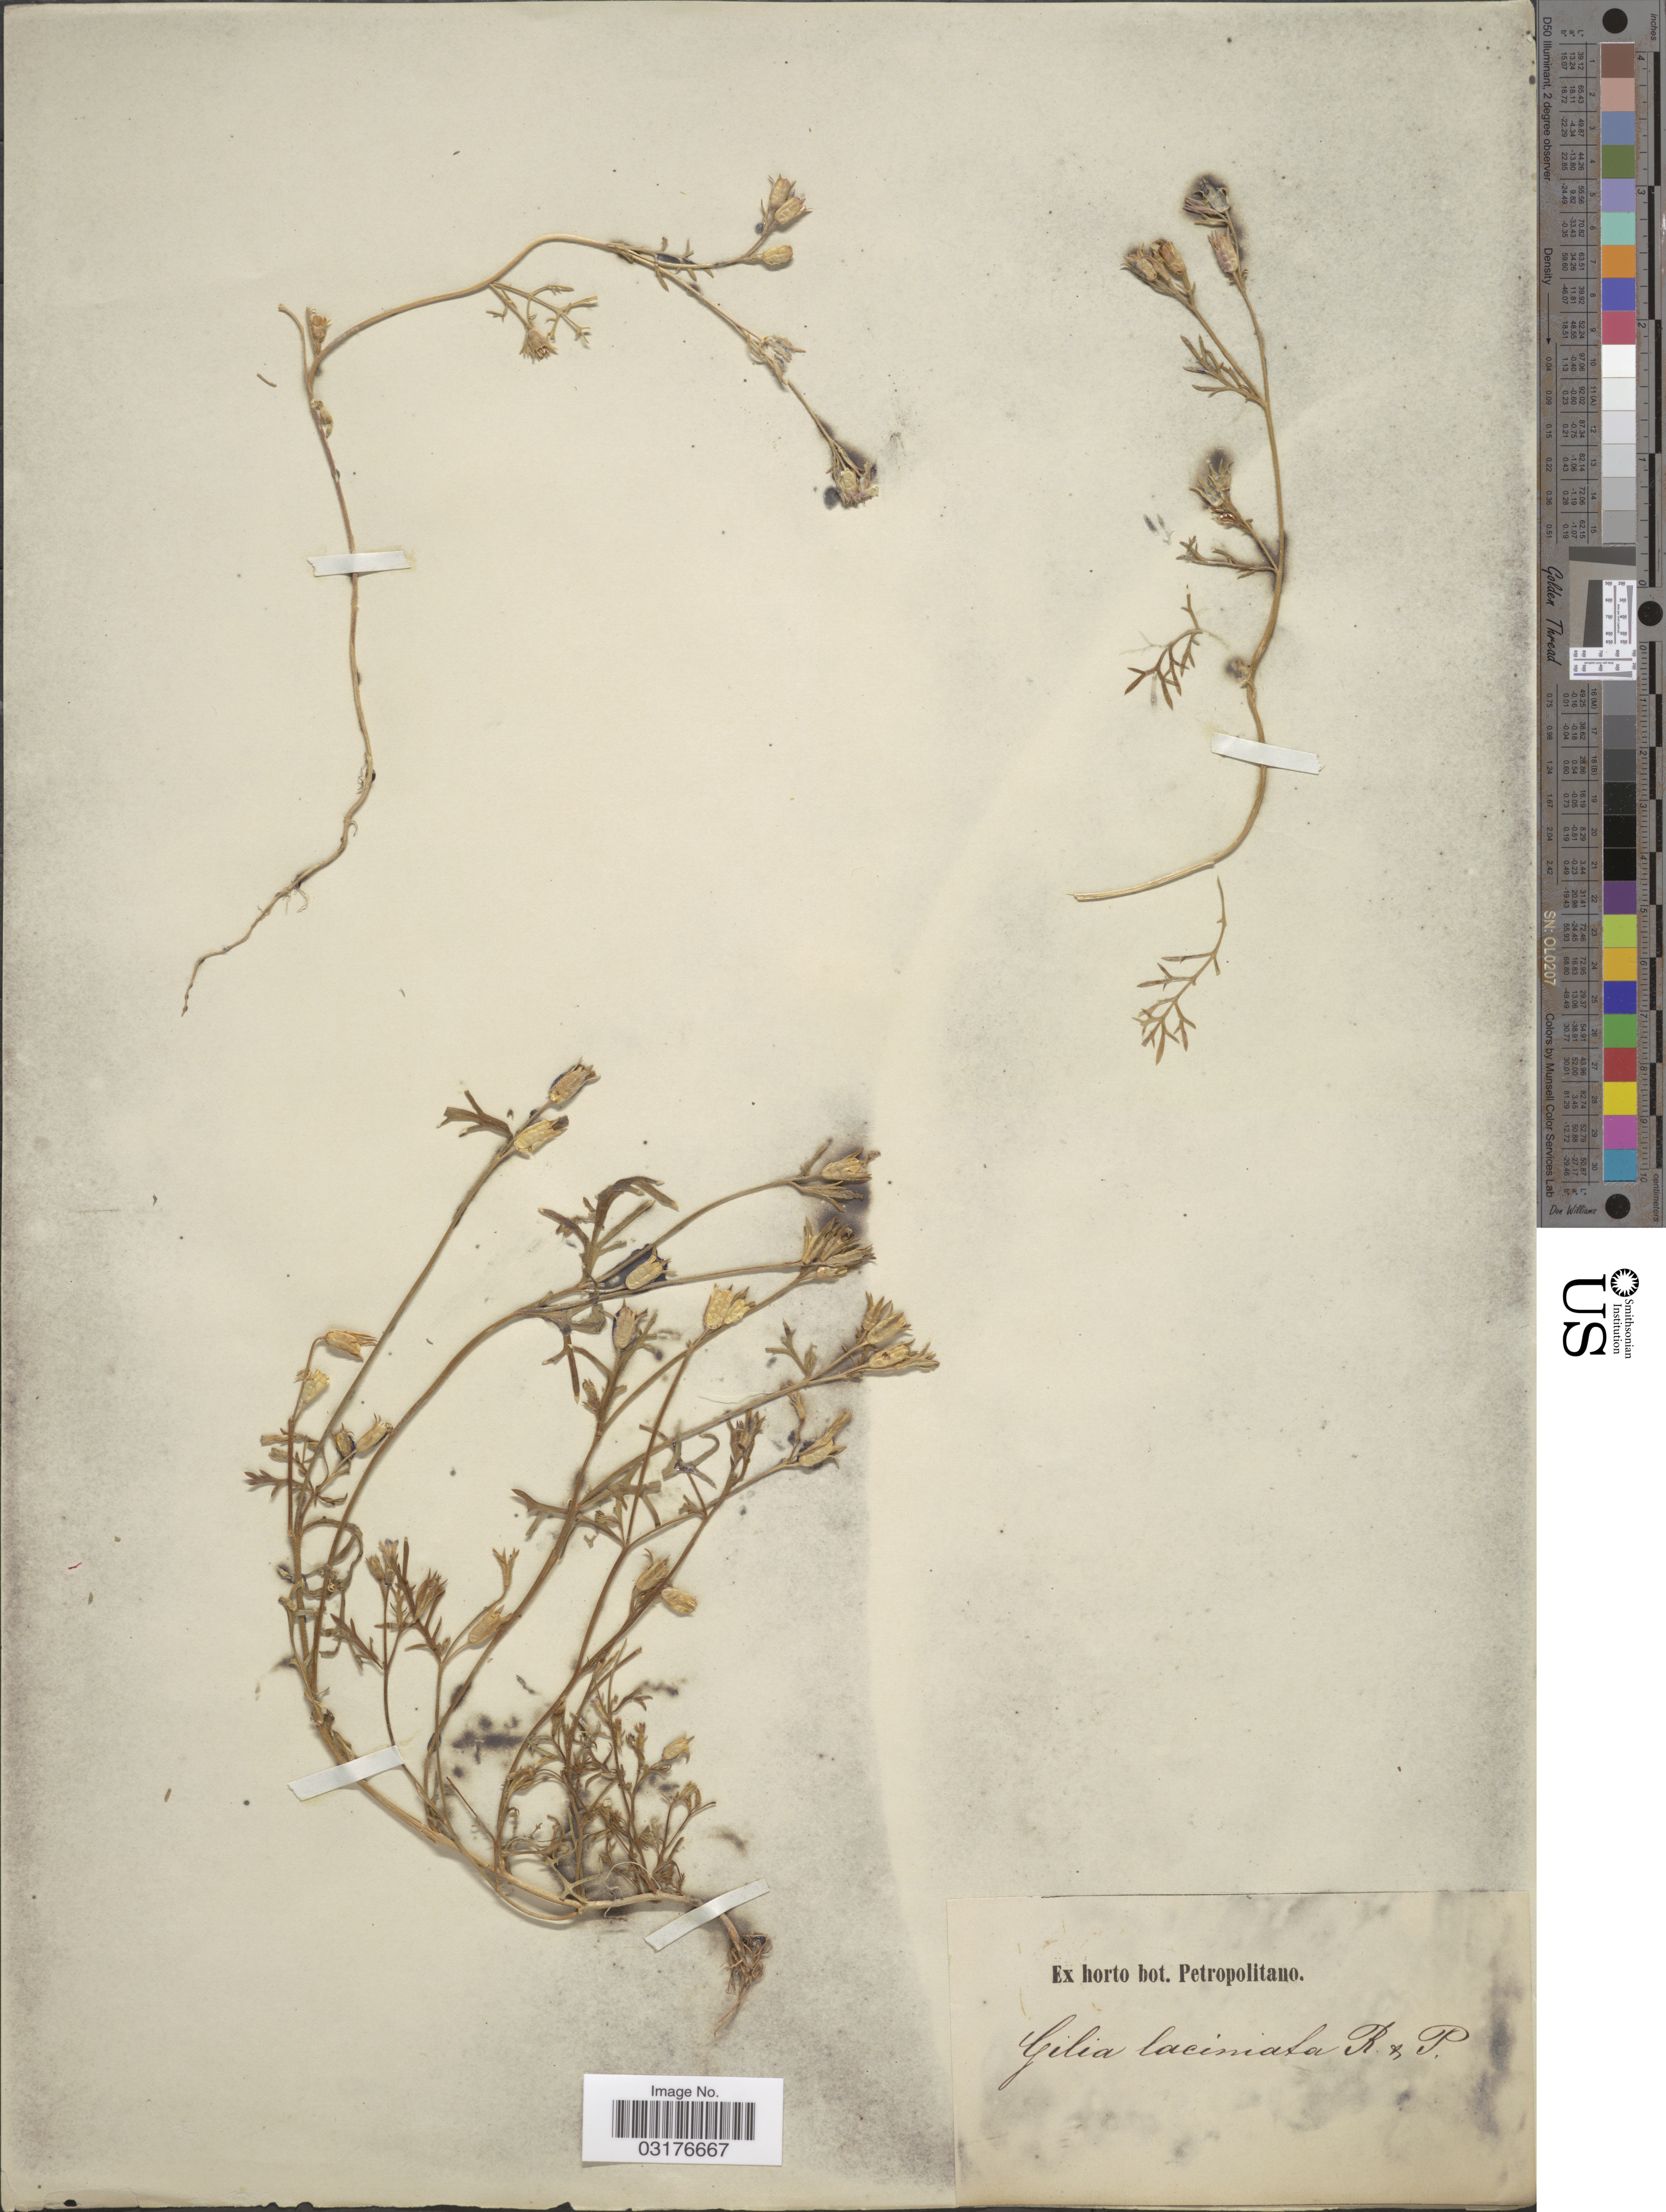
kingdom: Plantae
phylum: Tracheophyta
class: Magnoliopsida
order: Ericales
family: Polemoniaceae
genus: Gilia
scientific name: Gilia laciniata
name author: Ruiz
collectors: ex Horto Bot. Petropolitano